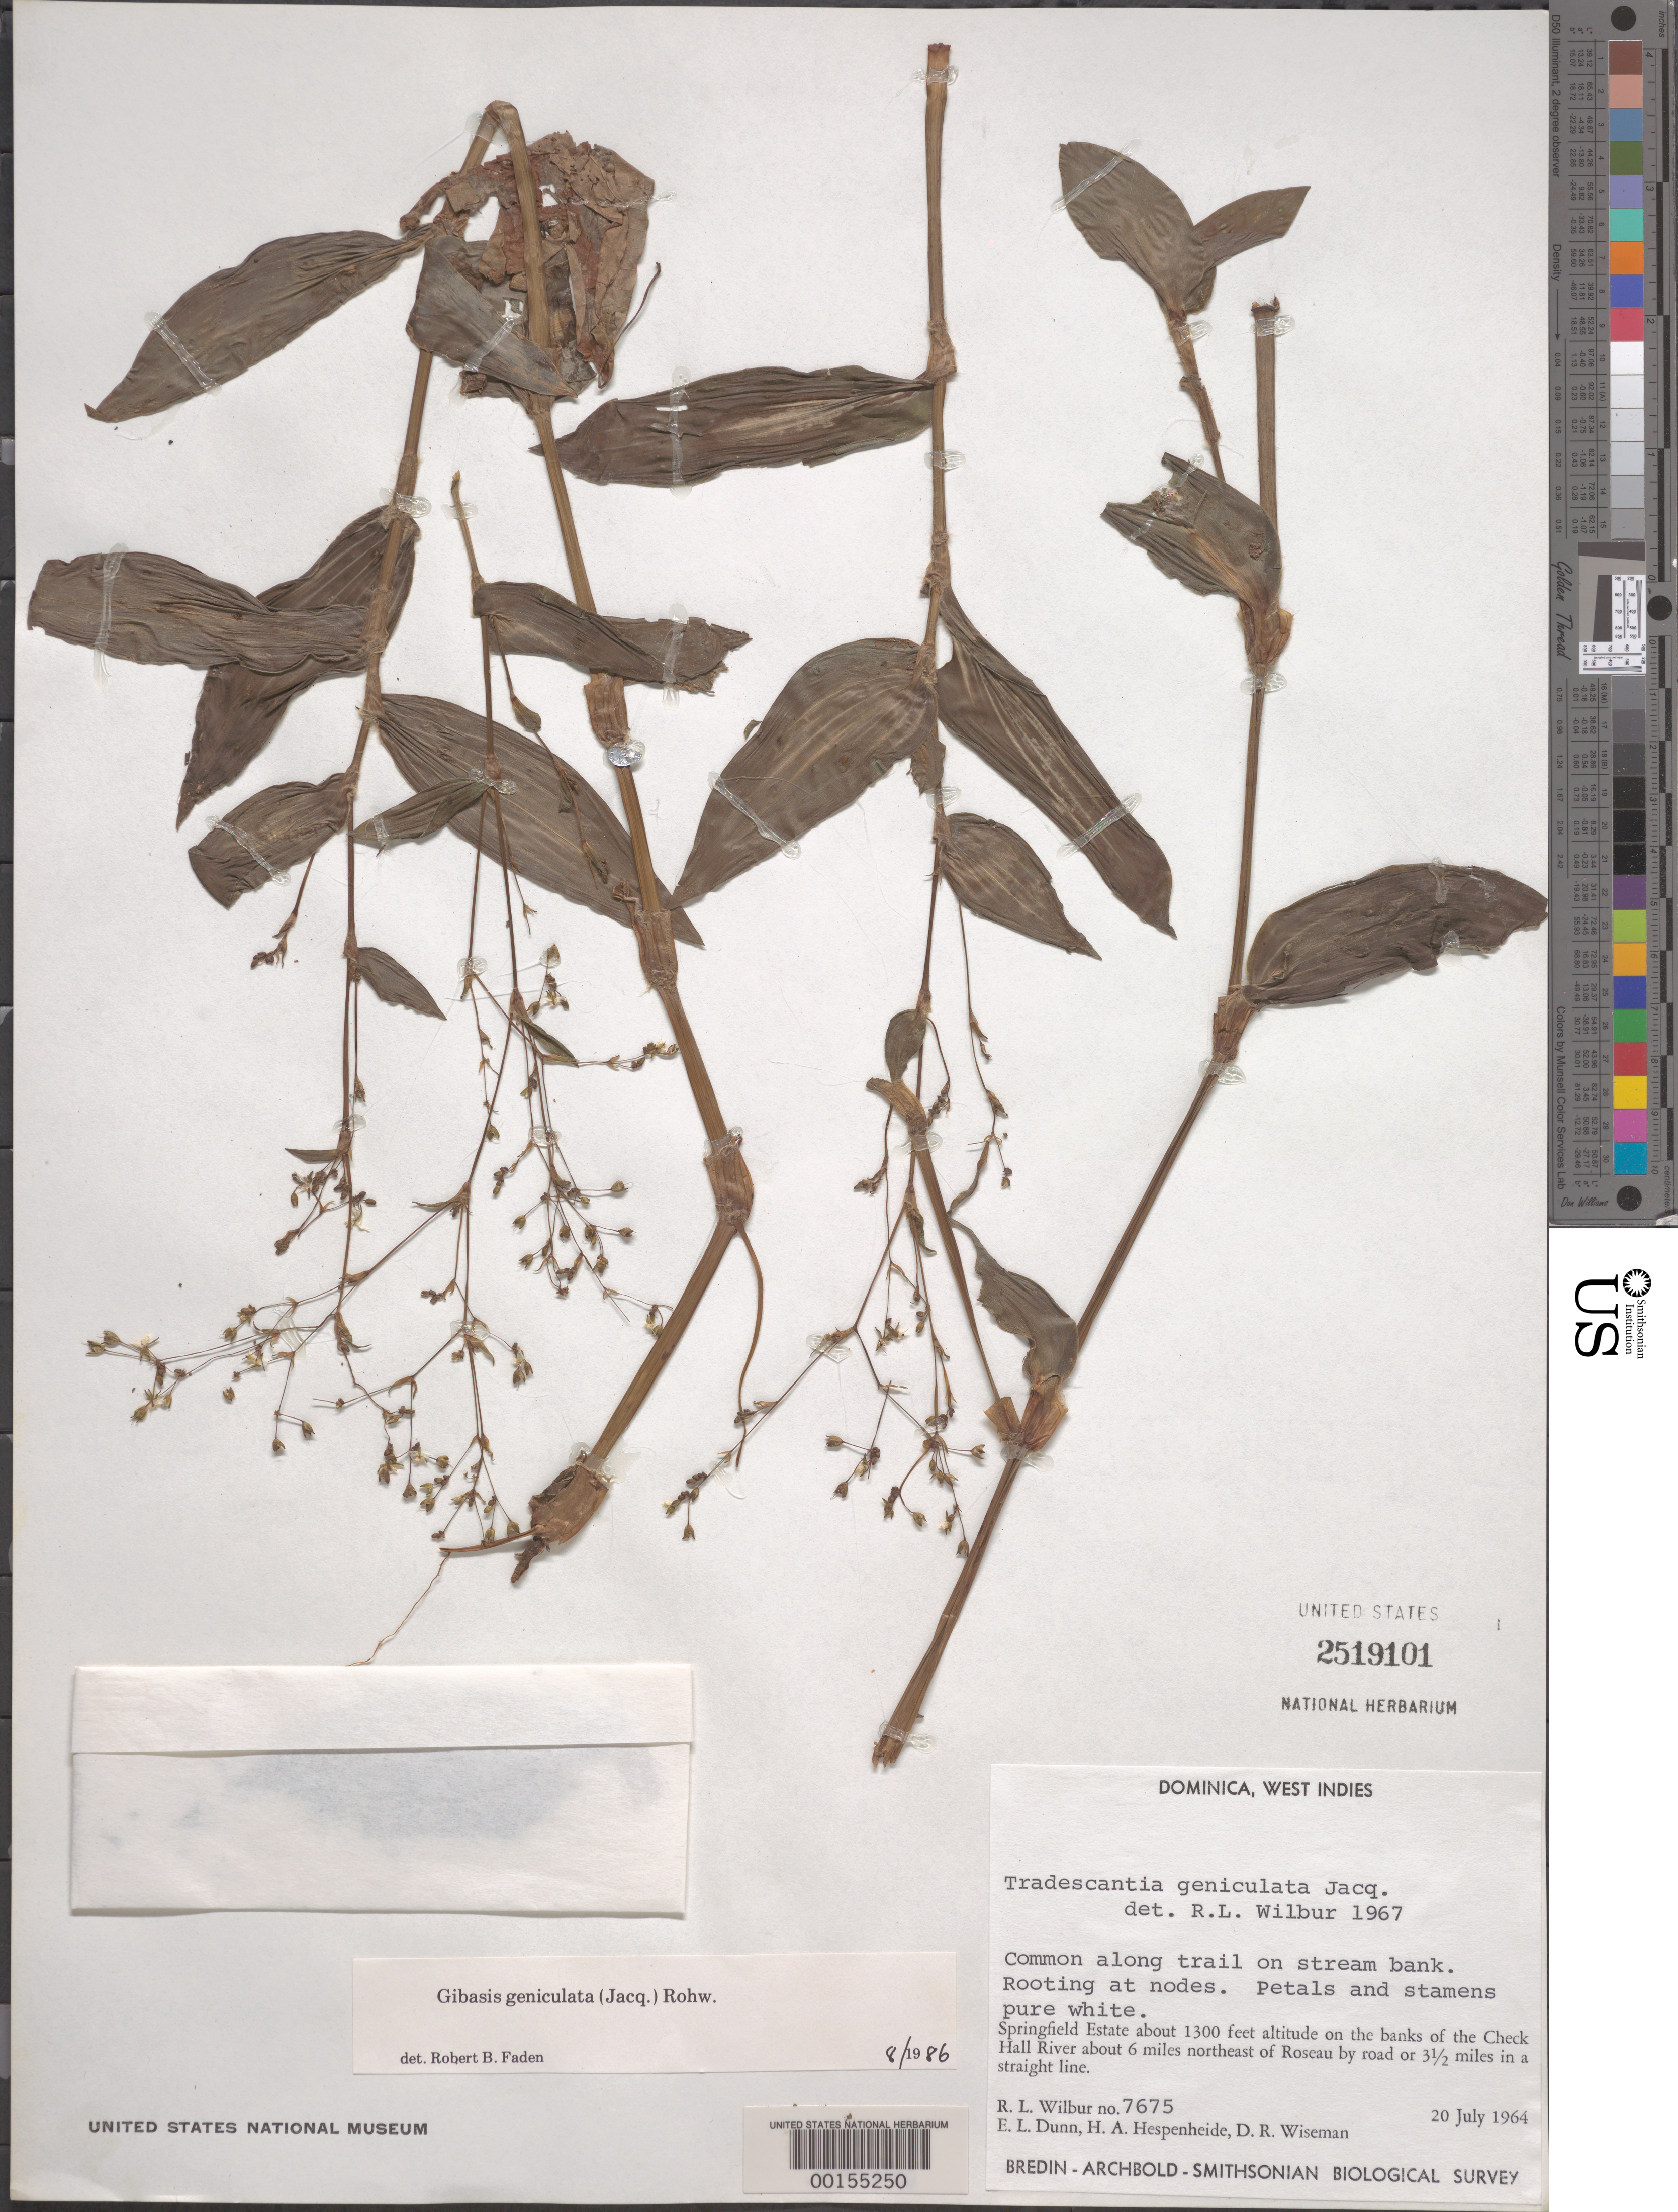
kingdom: Plantae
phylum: Tracheophyta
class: Liliopsida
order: Commelinales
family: Commelinaceae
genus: Gibasis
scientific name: Gibasis geniculata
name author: (Jacq.) Rohweder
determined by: Faden, Robert B., (US), Smithsonian Institution - National Museum of Natural History (UNITED STATES)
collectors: R. L. Wilbur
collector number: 7675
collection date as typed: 20 Jul 1964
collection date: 1964-07-20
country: Dominica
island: Dominica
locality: Check hall river, ne of roseau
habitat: Streambank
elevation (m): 397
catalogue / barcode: US 2519101